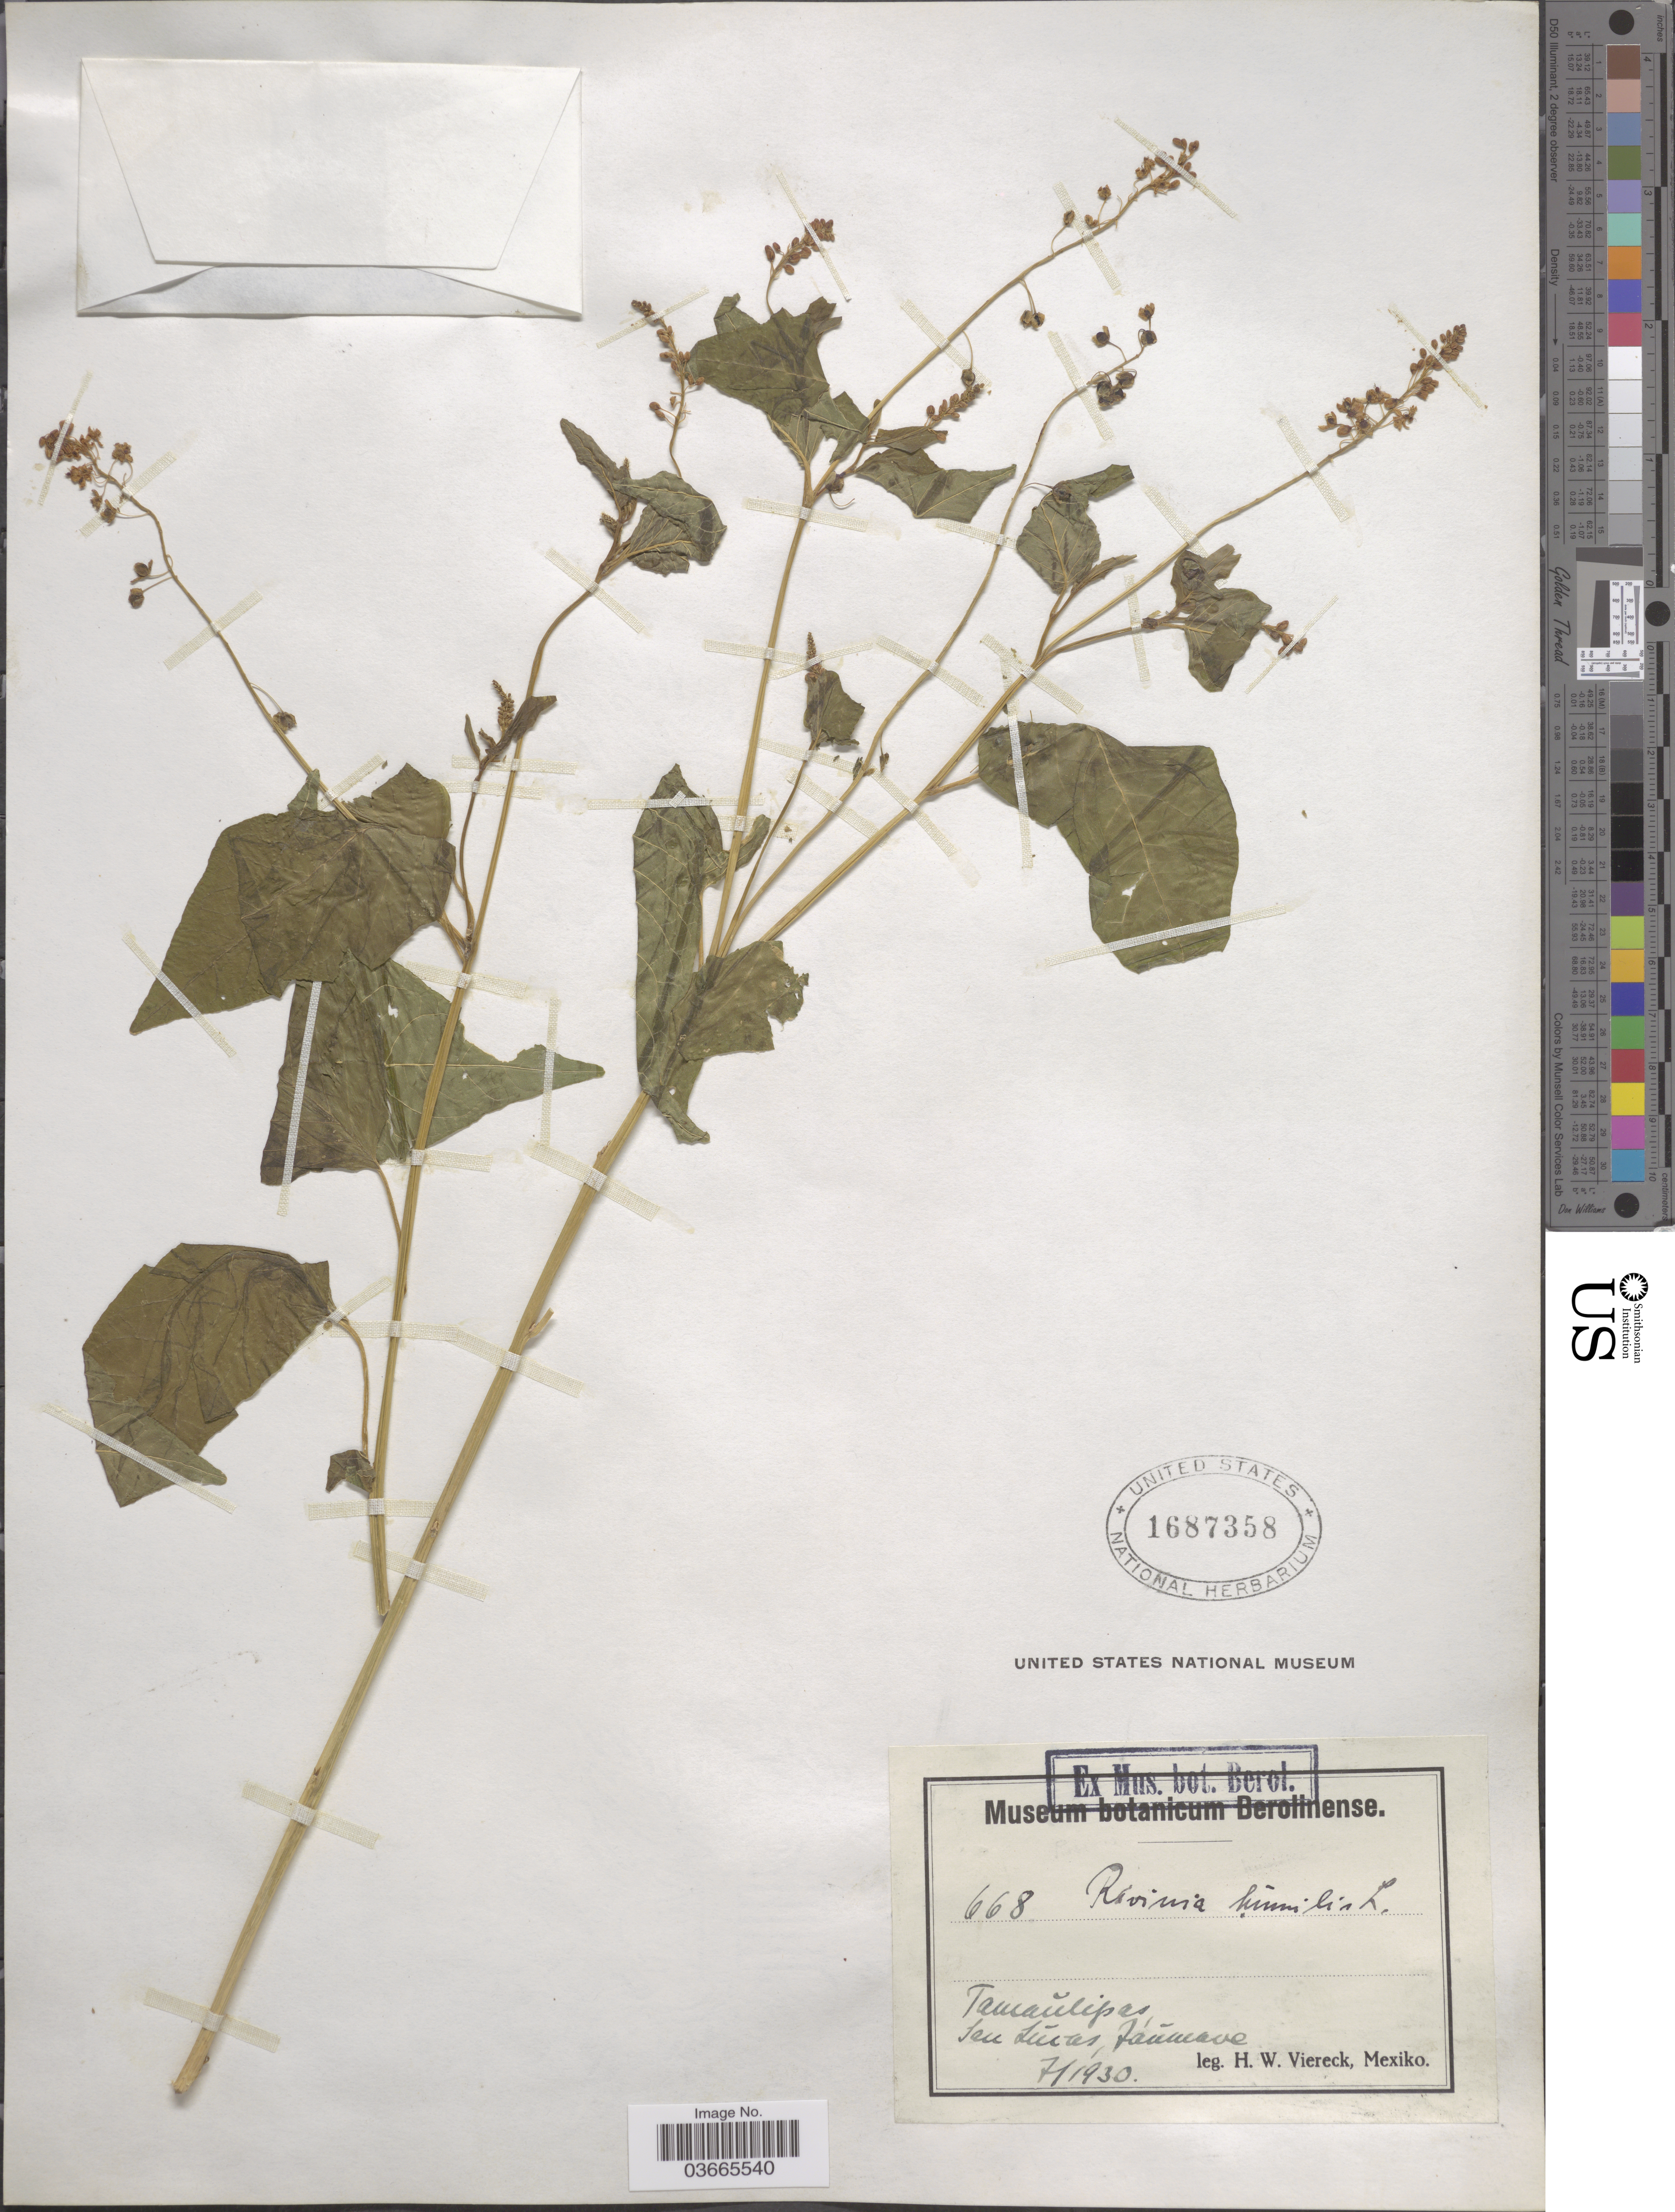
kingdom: Plantae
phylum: Tracheophyta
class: Magnoliopsida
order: Caryophyllales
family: Phytolaccaceae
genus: Rivina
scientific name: Rivina humilis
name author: L.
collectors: H. W. Viereck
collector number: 668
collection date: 1930-07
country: Mexico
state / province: Tamaulipas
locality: San Lúcas, Jaúmave.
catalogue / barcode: US 1687358